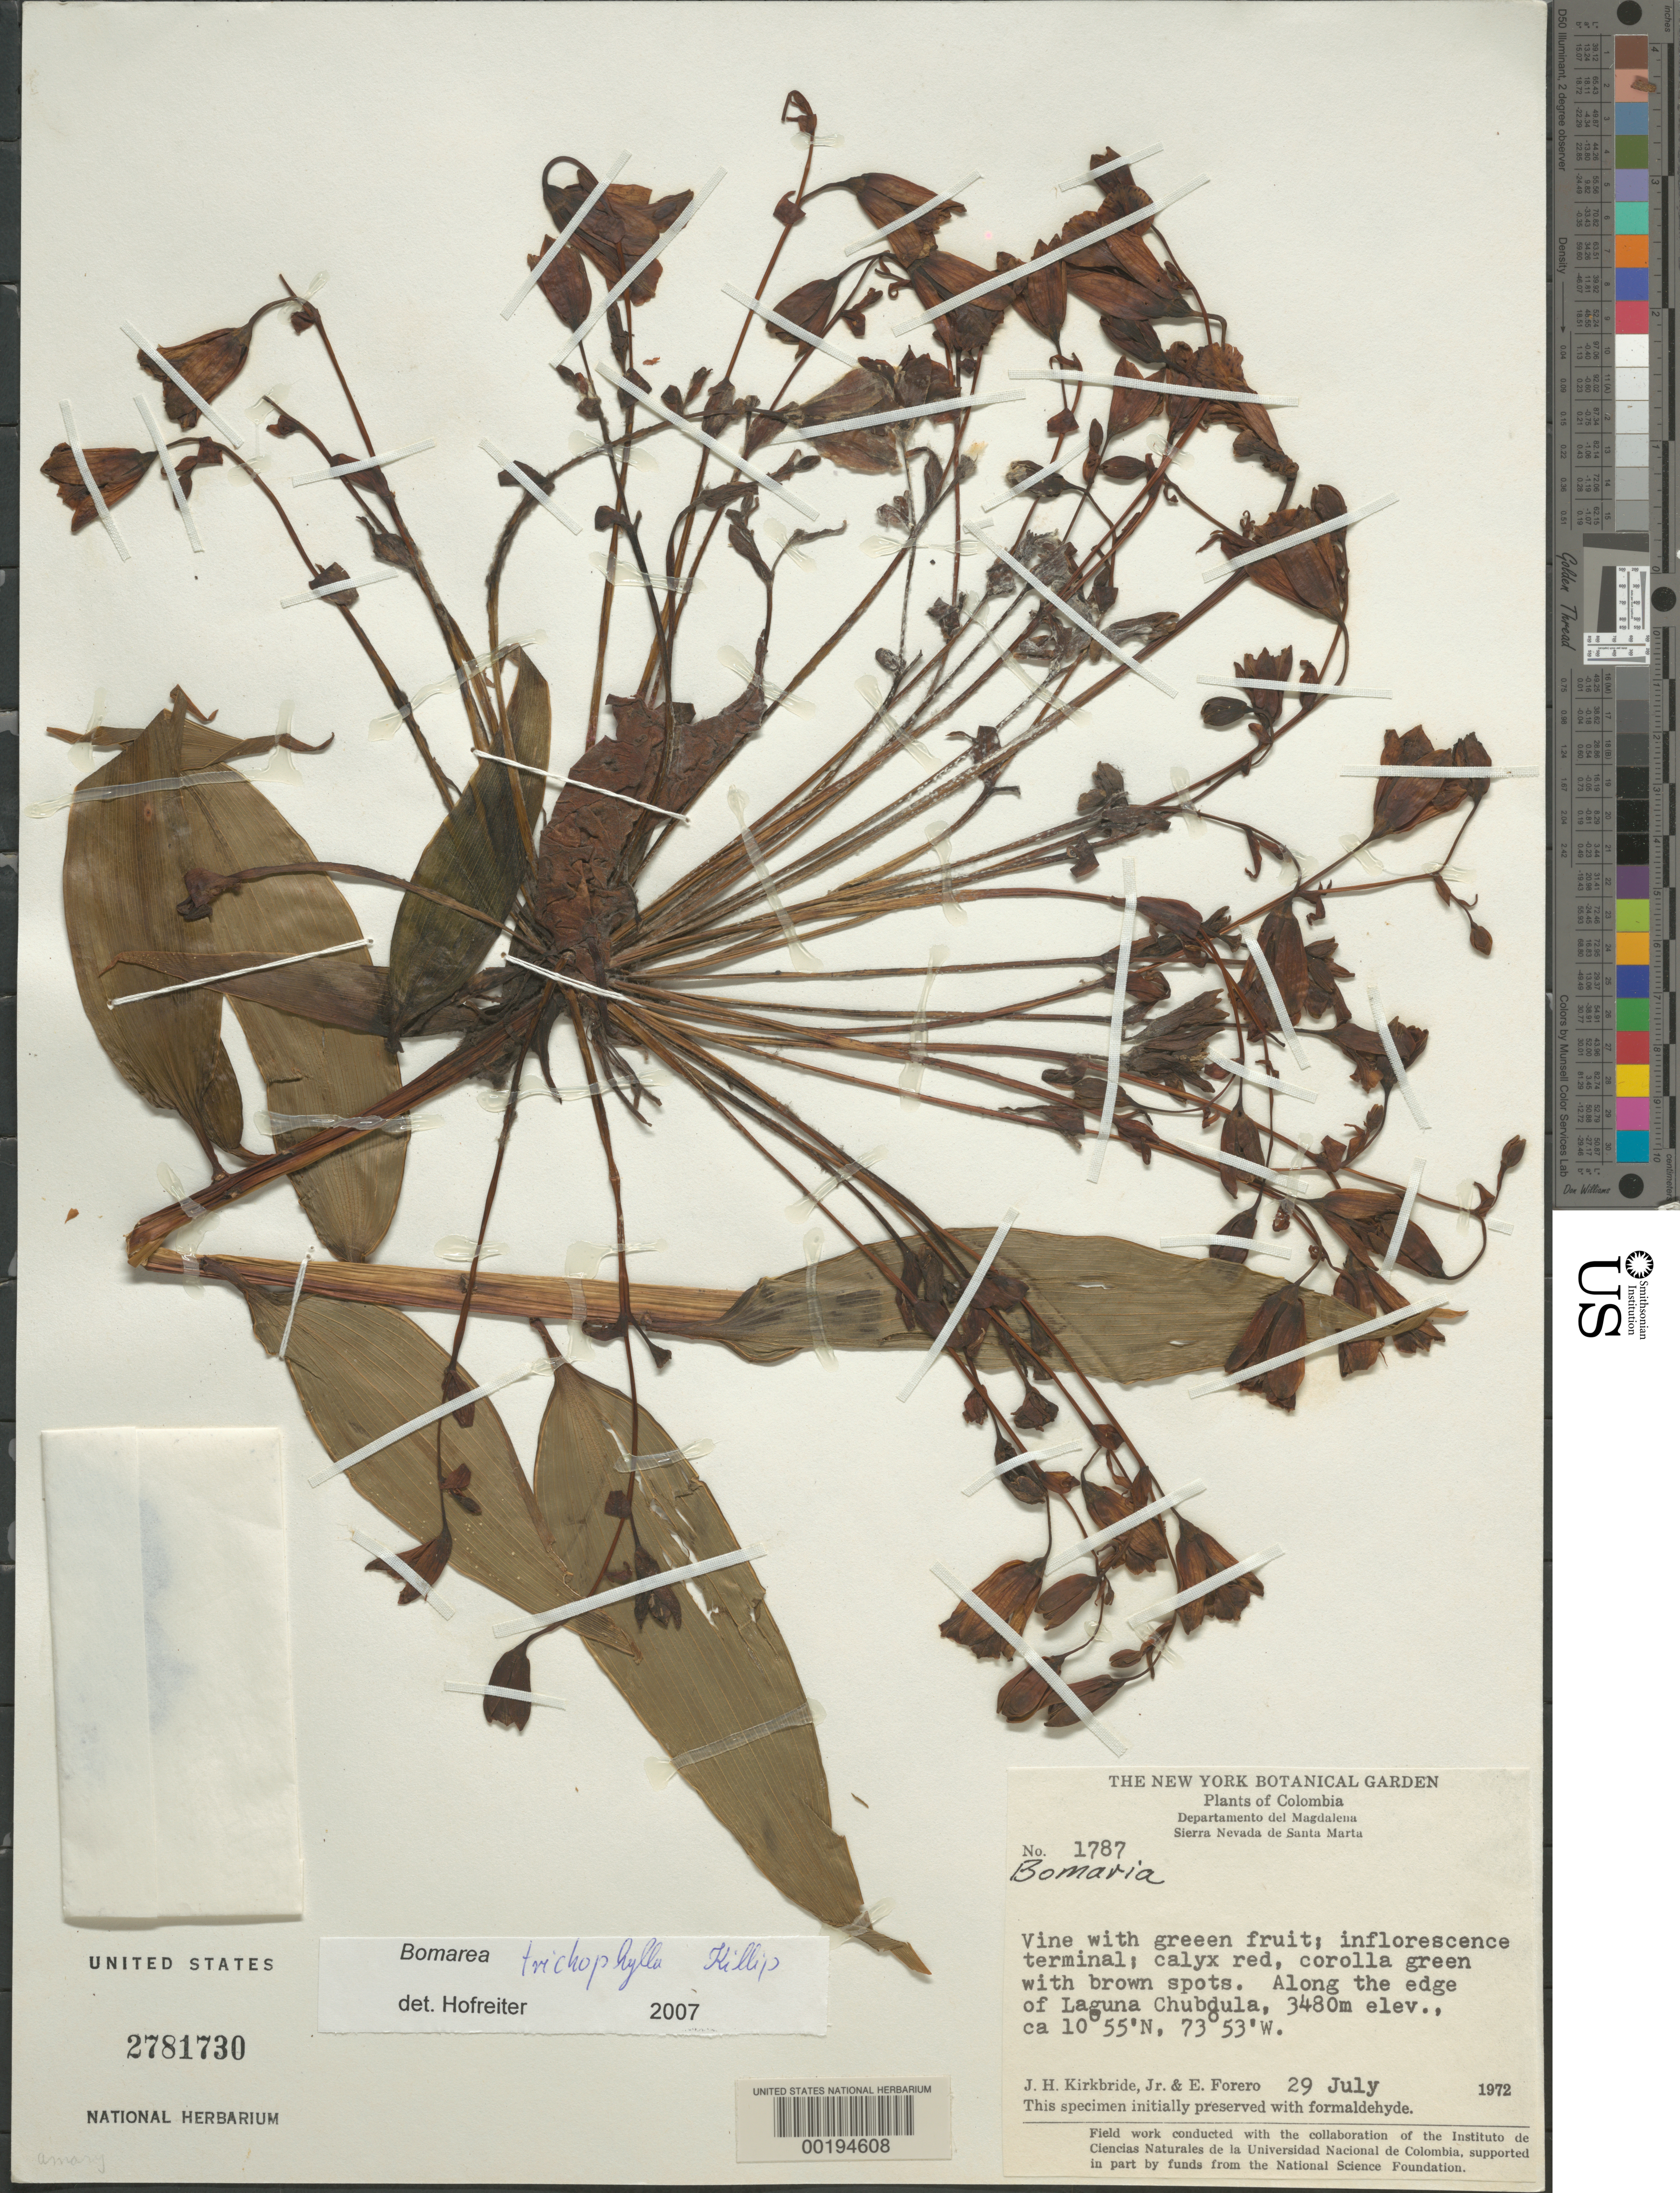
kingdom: Plantae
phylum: Tracheophyta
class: Liliopsida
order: Liliales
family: Alstroemeriaceae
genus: Bomarea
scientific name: Bomarea sp.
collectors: J. H. Kirkbride & E. Forero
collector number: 1787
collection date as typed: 29 Jul 1972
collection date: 1972-07-29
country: Colombia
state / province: Magdalena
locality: Sierra Nevada de Santa Marta; along the edge of Laguna Chubdula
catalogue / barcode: US 2781730